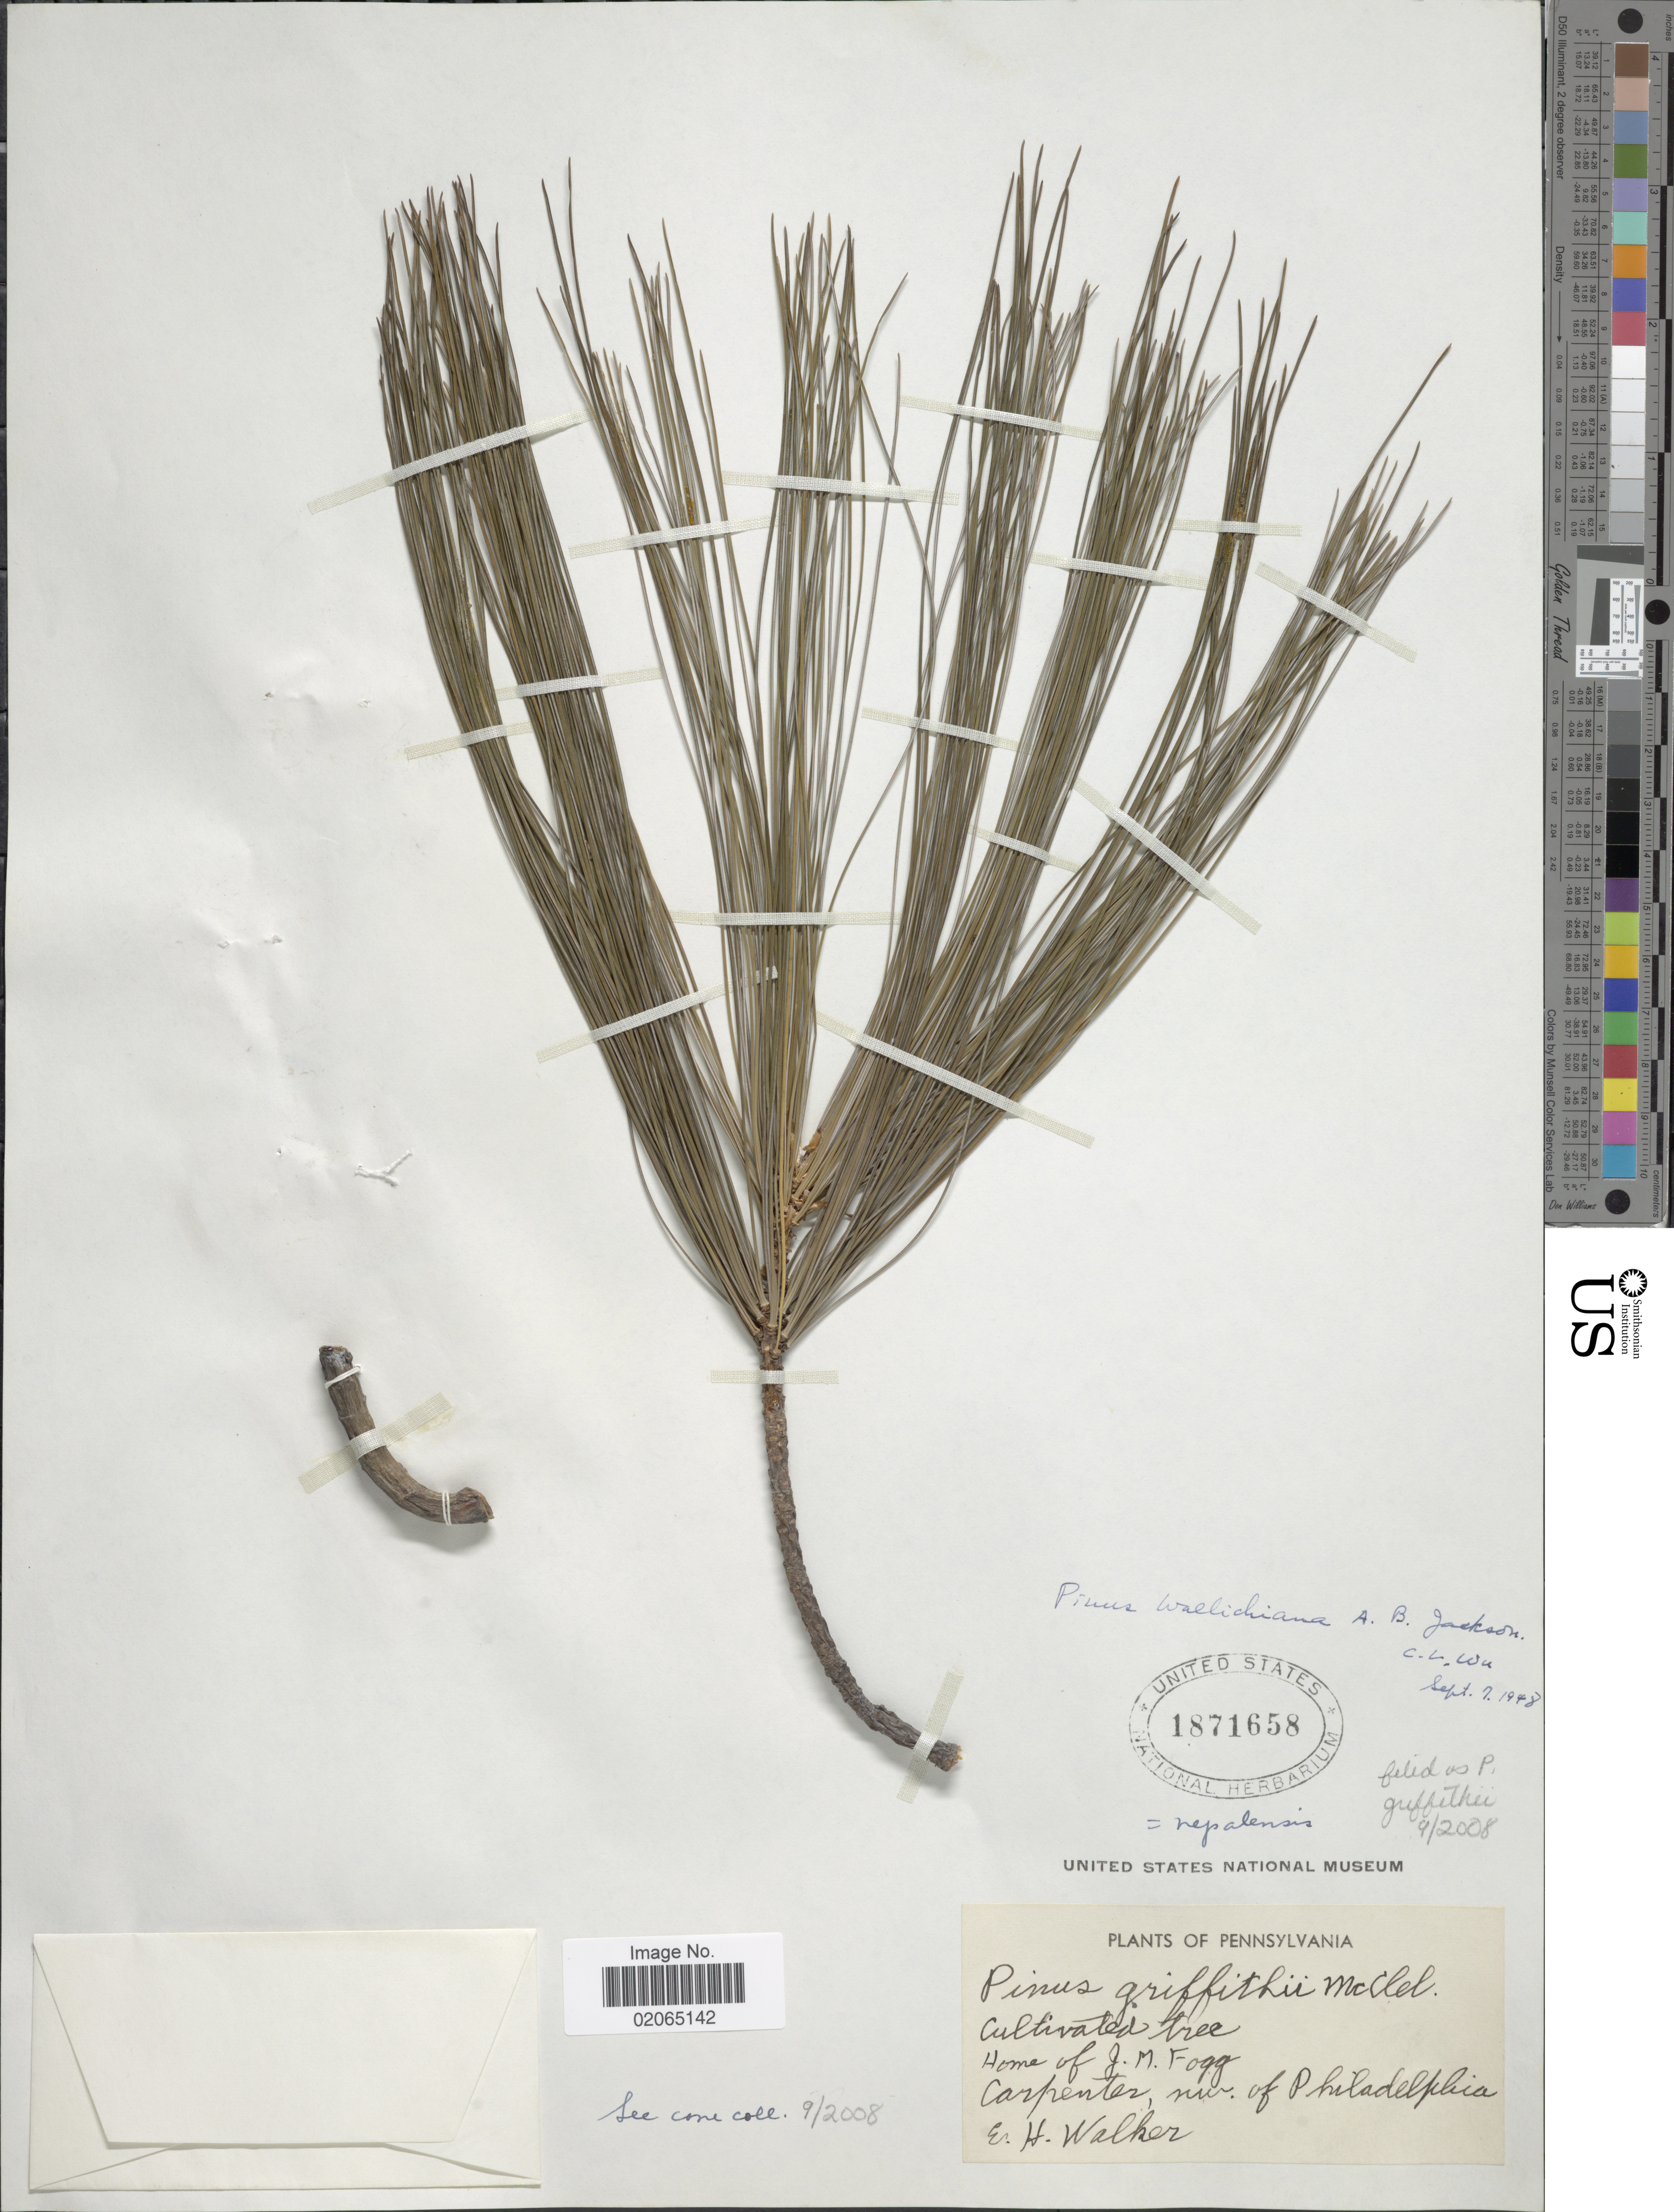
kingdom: Plantae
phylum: Tracheophyta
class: Pinopsida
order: Pinales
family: Pinaceae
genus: Pinus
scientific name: Pinus griffithii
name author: McClell.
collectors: E. H. Walker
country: United States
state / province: Pennsylvania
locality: Home of J. M. Fogg. Carpenter, nw. of Philadelphia.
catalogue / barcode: US 1871658